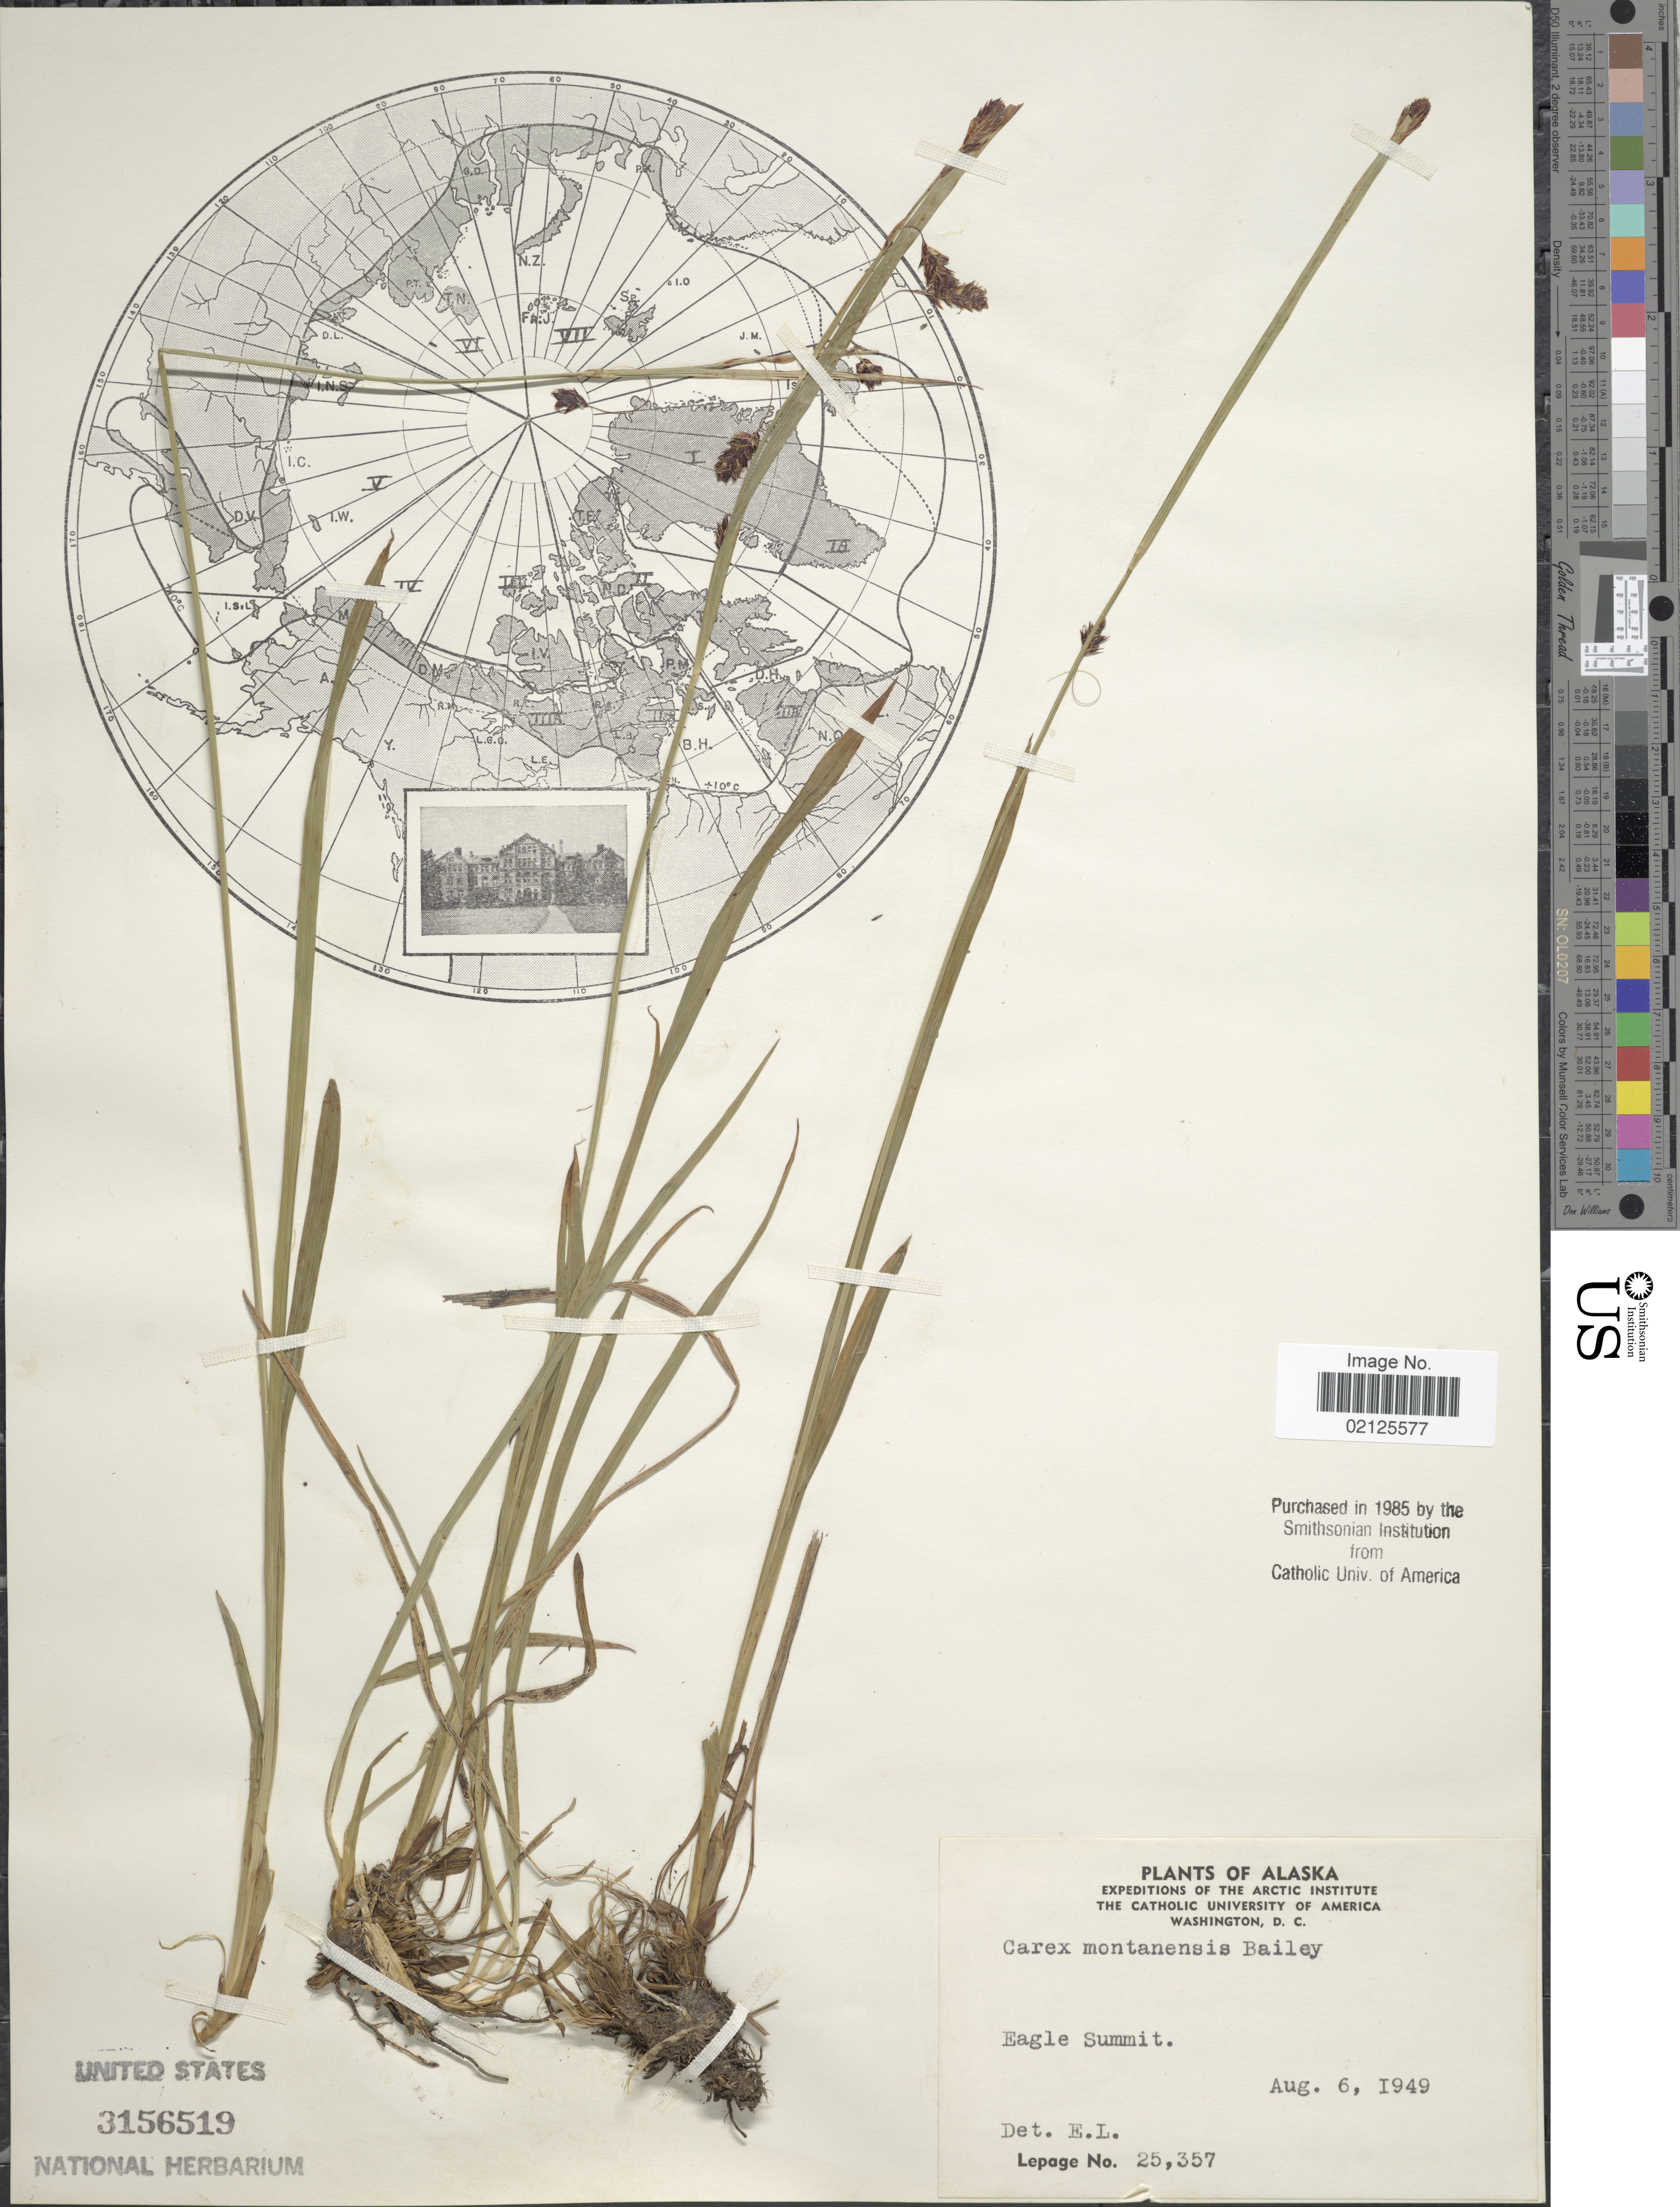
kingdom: Plantae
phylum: Tracheophyta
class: Liliopsida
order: Poales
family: Cyperaceae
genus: Carex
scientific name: Carex podocarpa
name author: R. Br.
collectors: -. LePage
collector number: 25357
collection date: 1949-08-06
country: United States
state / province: Alaska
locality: Eagle Summit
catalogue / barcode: US 3156519